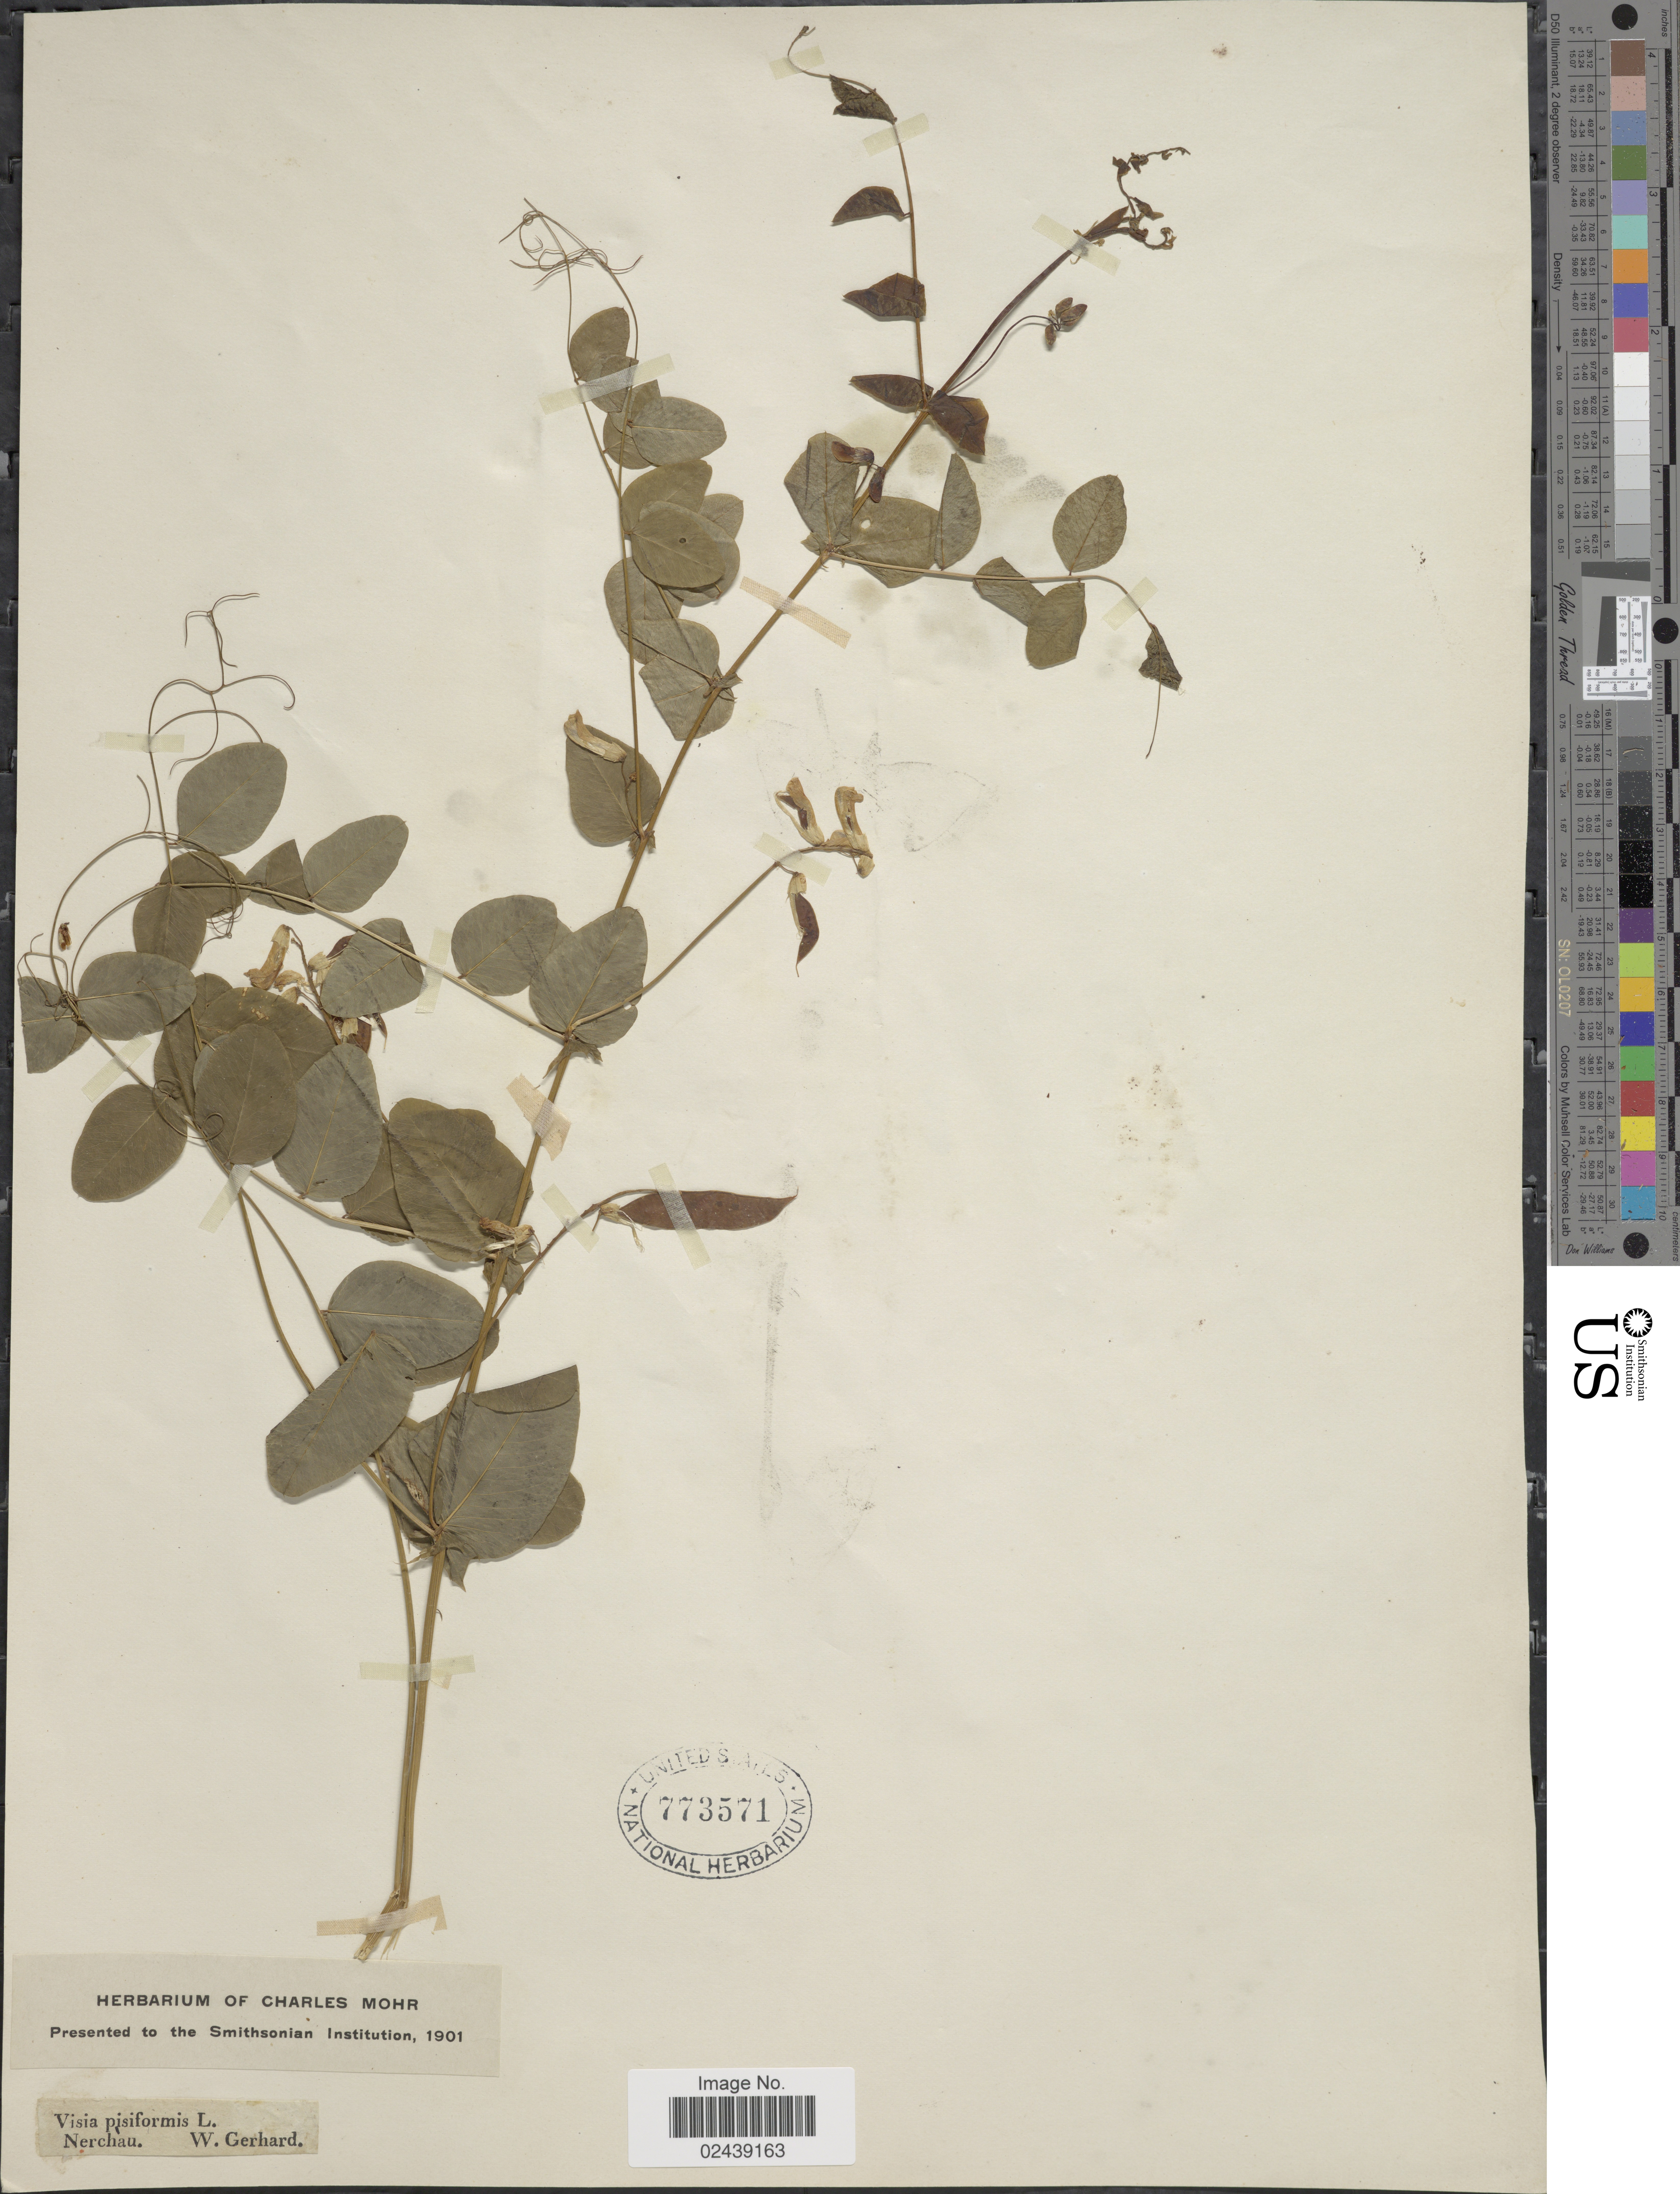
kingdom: Plantae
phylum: Tracheophyta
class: Magnoliopsida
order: Fabales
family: Fabaceae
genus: Vicia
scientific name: Vicia pisiformis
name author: L.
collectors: W. Gerhard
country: Germany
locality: Nerchau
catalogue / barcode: US 773571